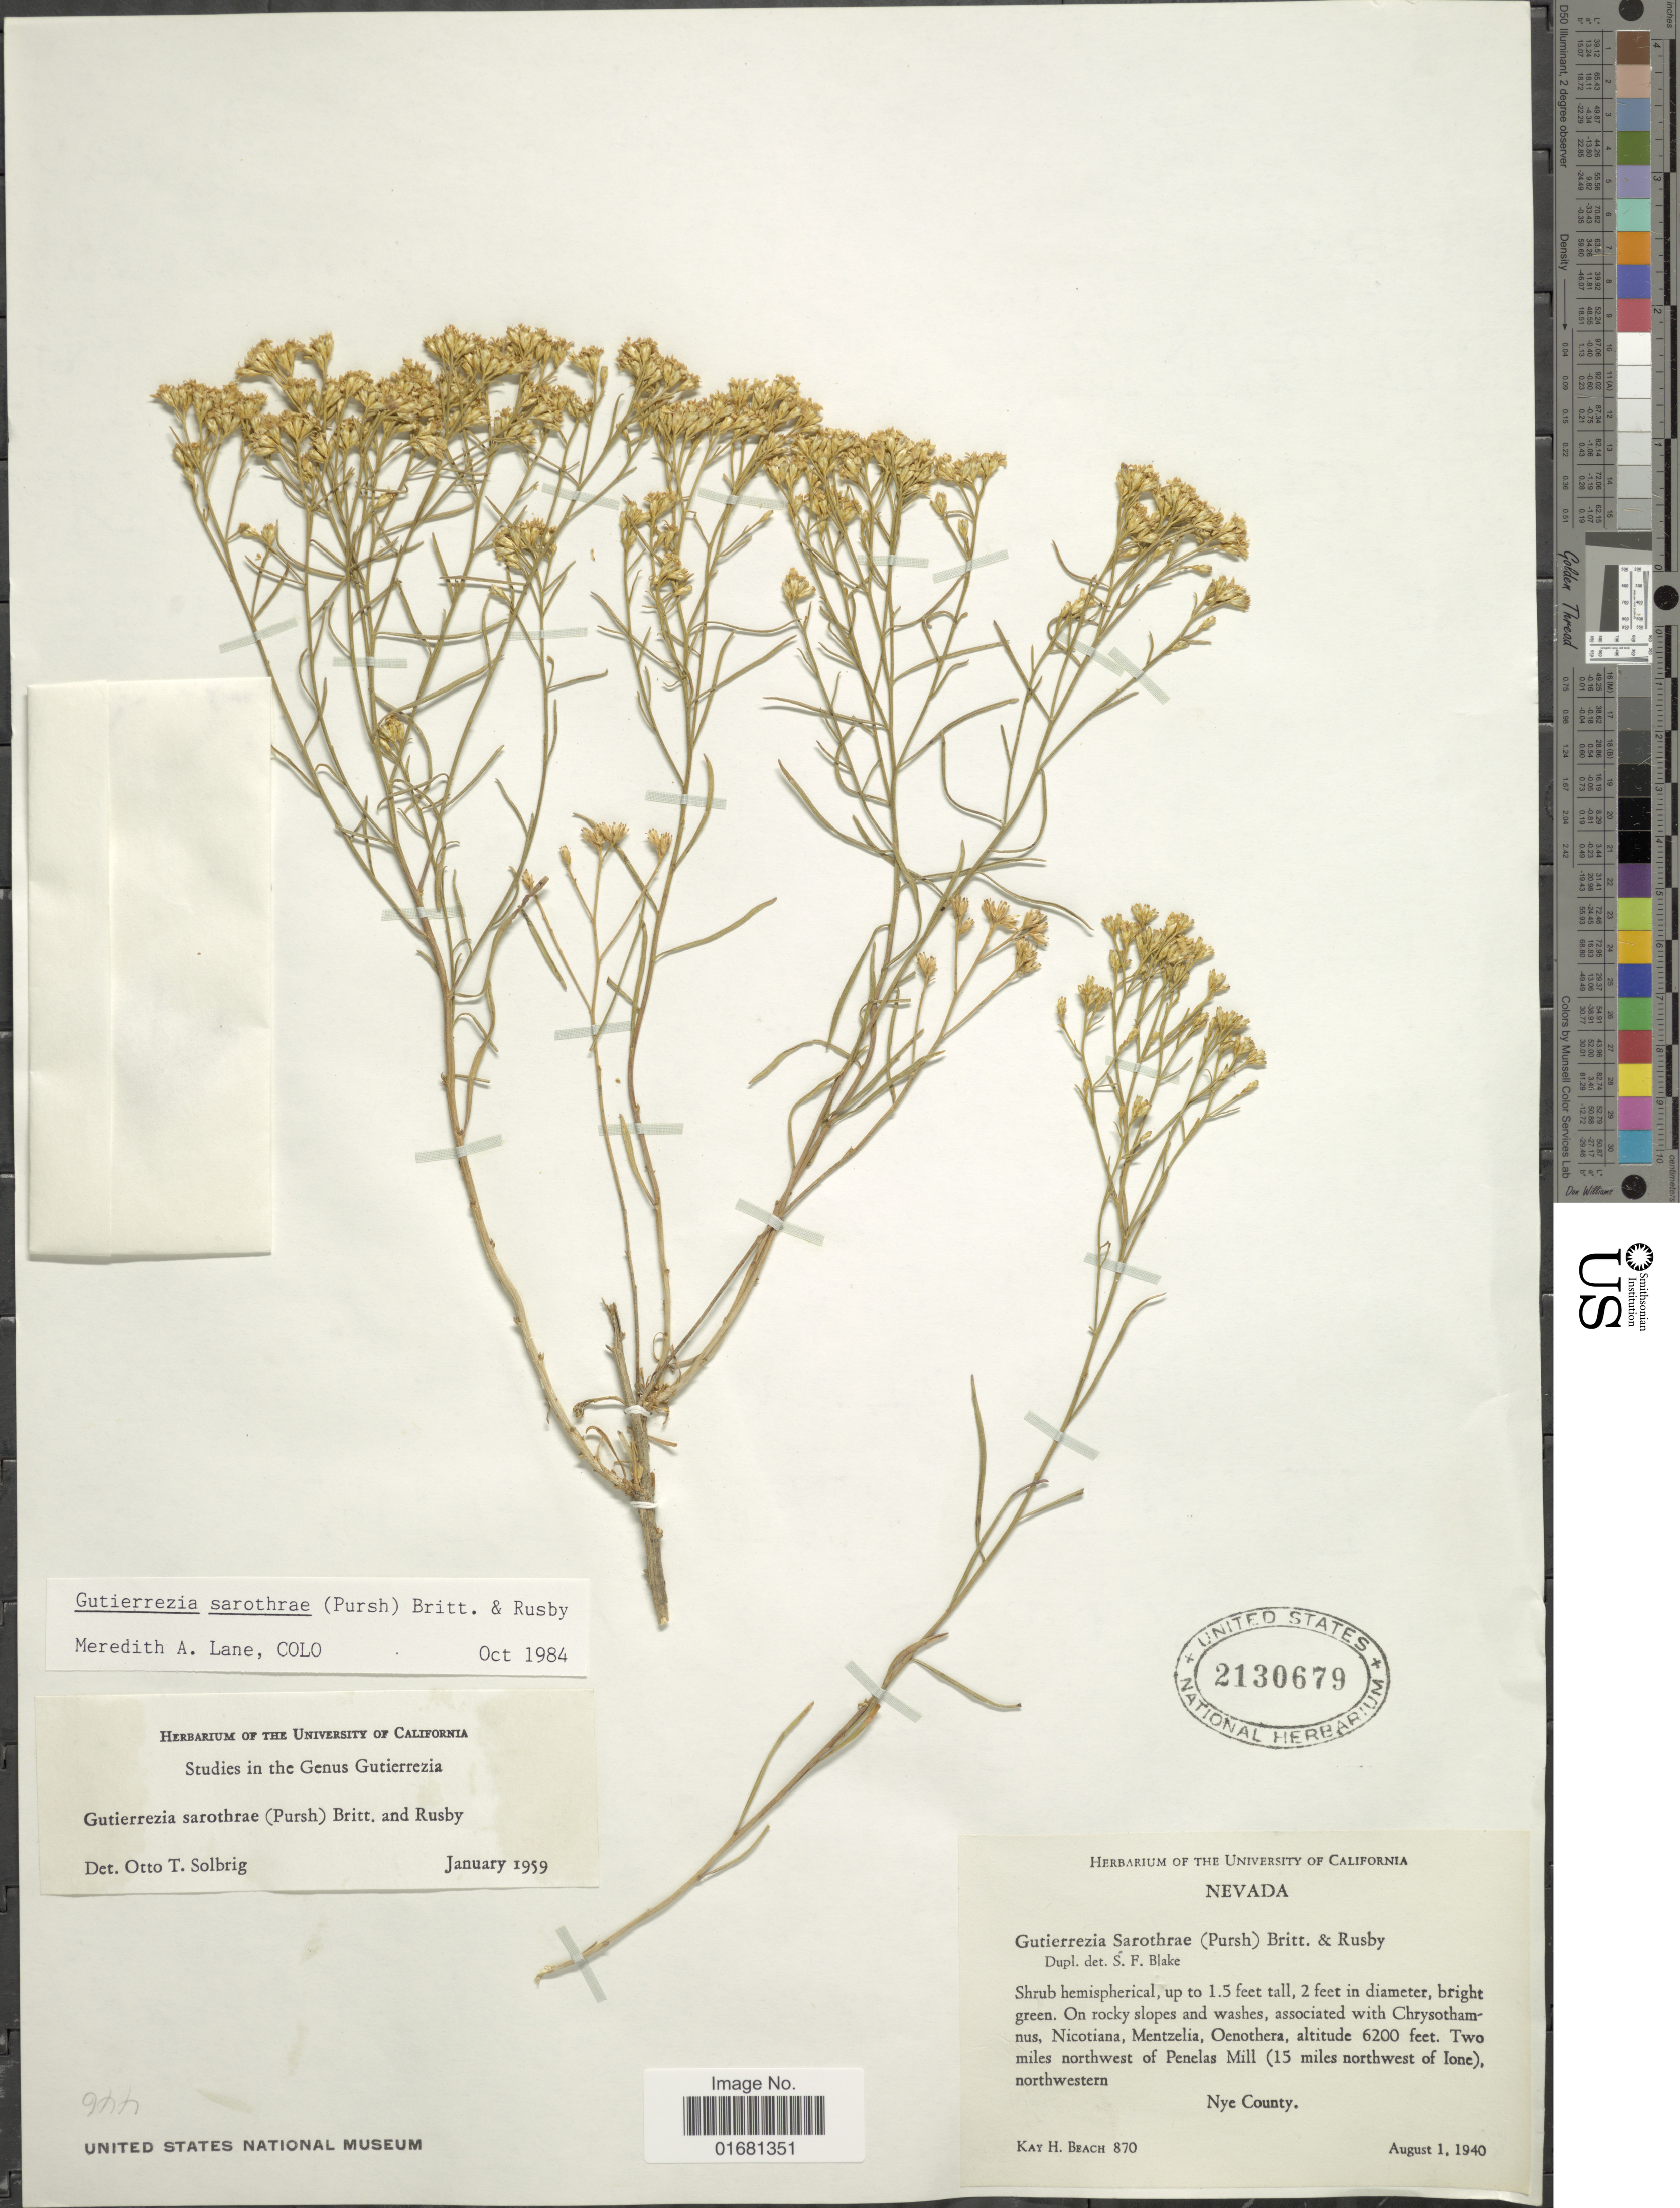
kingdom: Plantae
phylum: Tracheophyta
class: Magnoliopsida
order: Asterales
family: Asteraceae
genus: Gutierrezia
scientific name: Gutierrezia sarothrae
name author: (Pursh) Britton & Rusby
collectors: K. H. Beach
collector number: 870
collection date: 1940-08-01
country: United States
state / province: Nevada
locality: Two miles northwest of Penelas Mill (15 miles northwest of ione) northwestern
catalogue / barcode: US 2130679